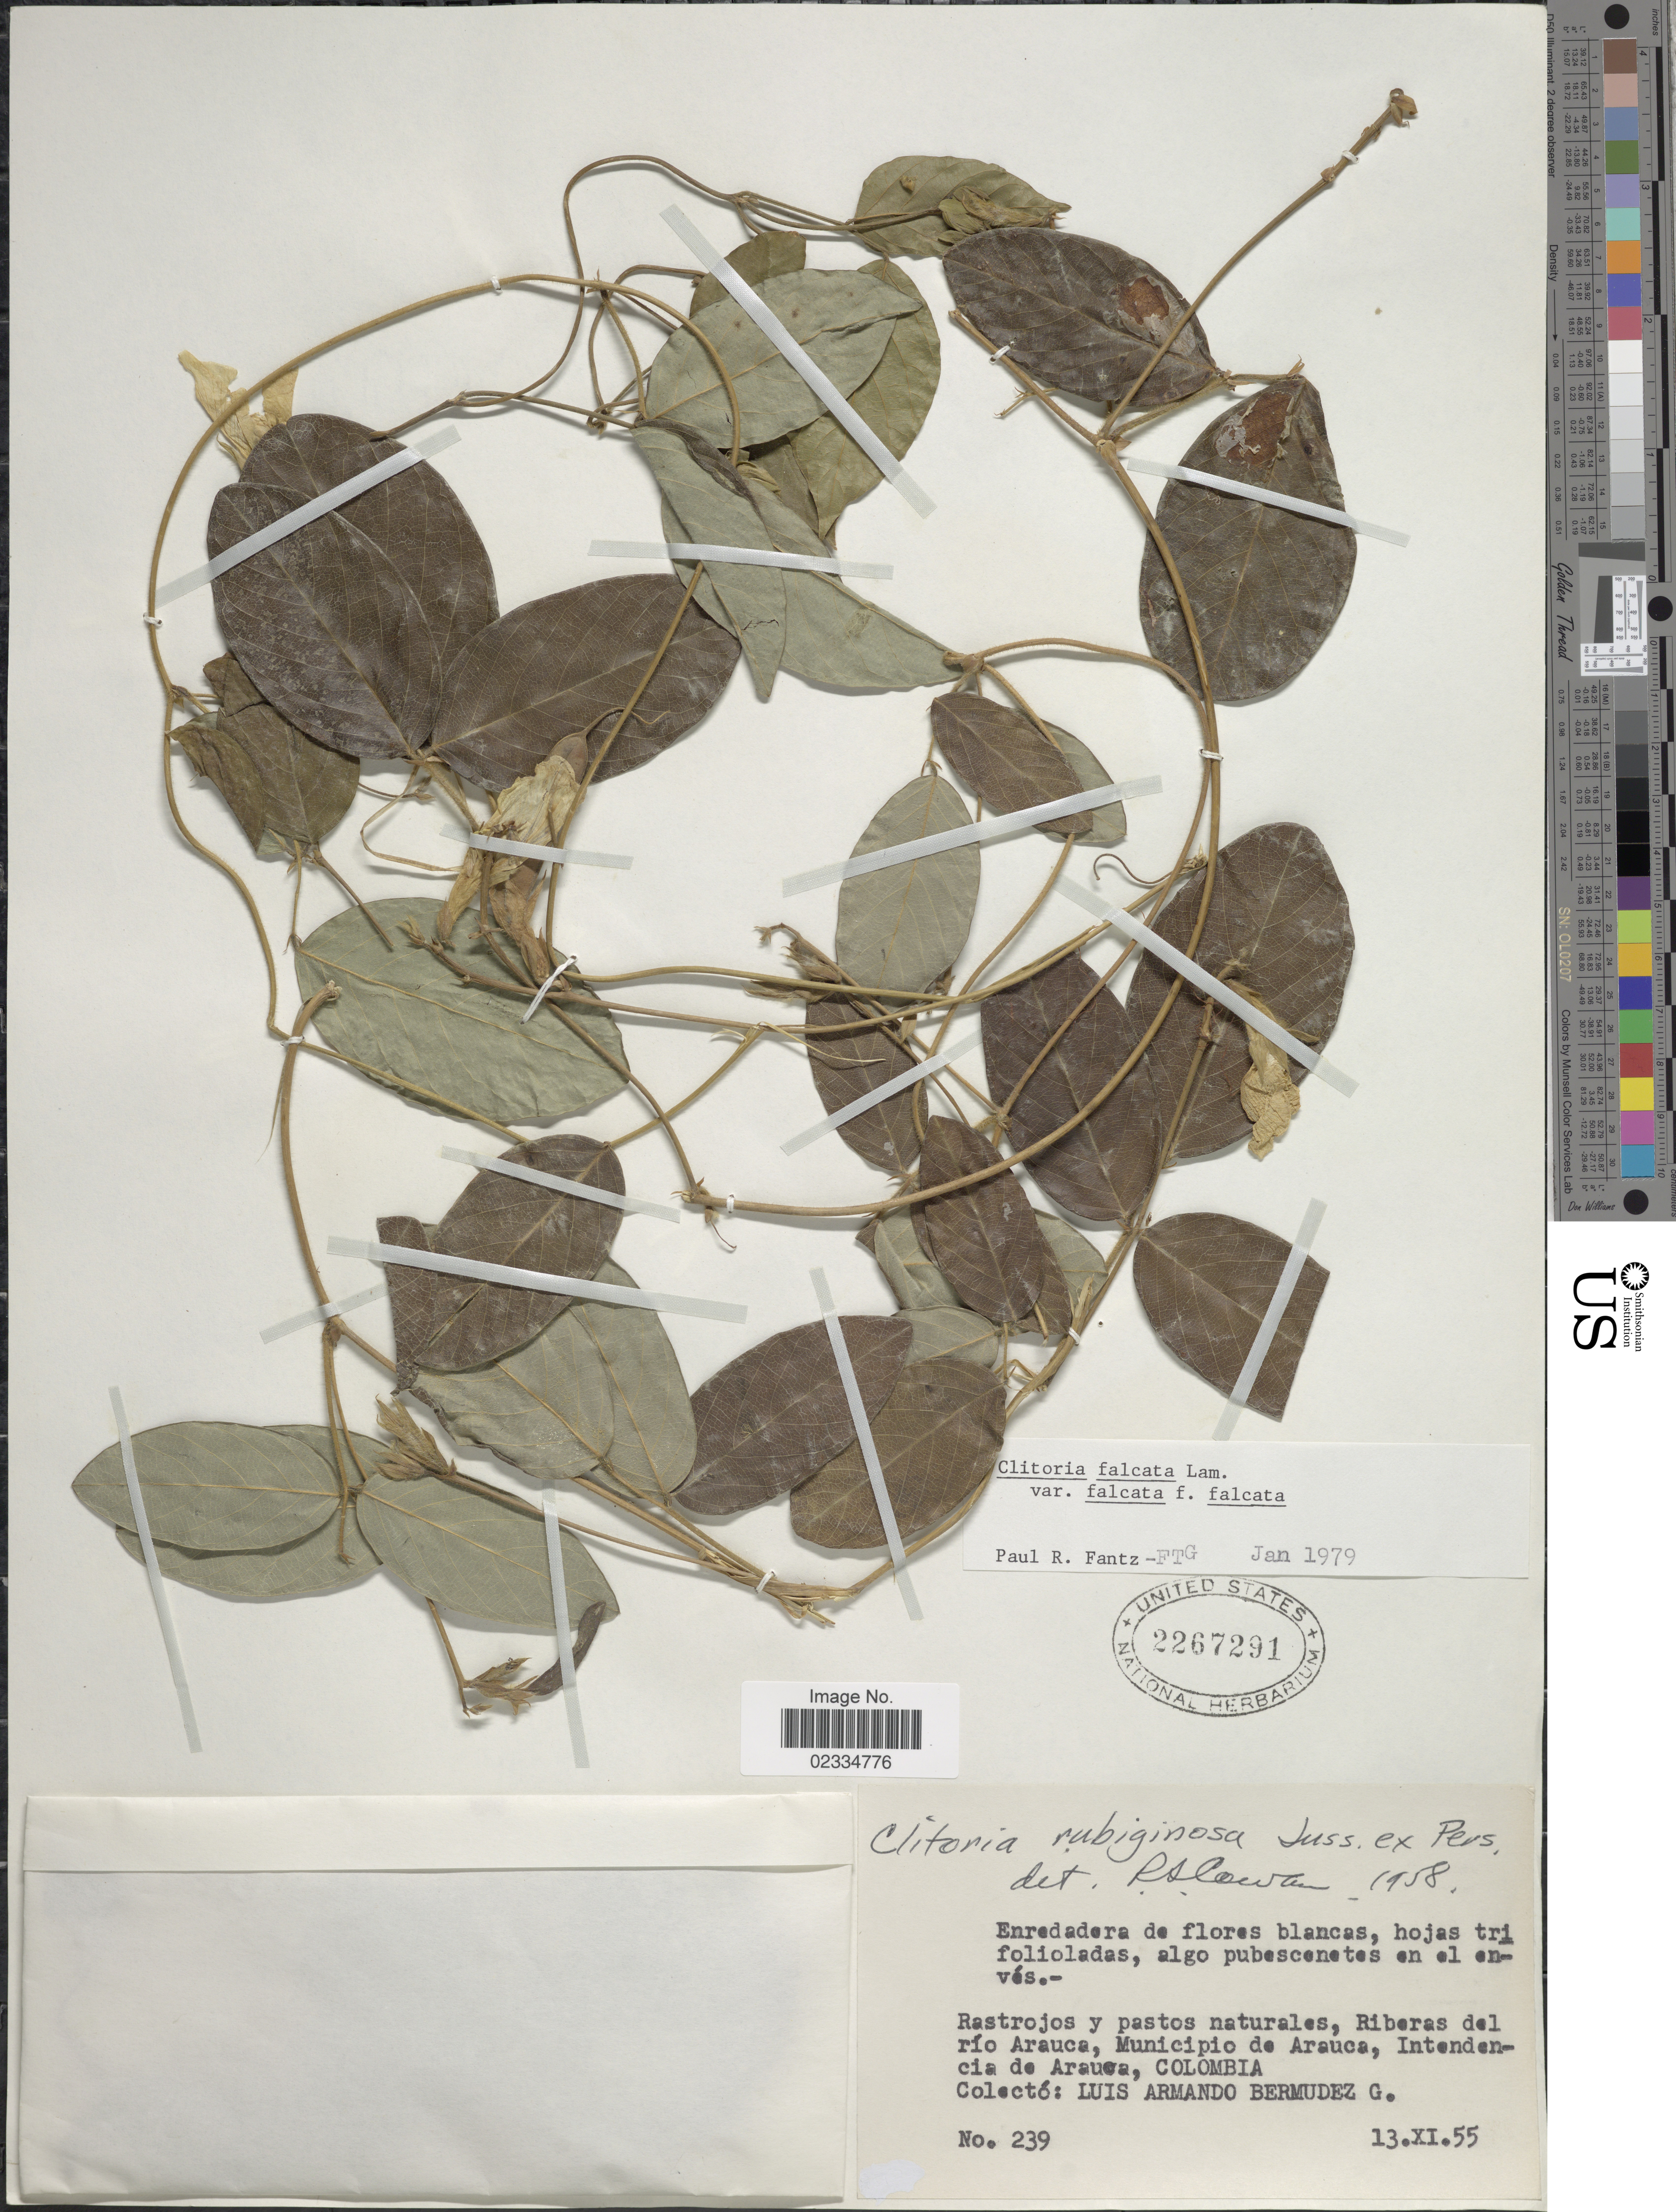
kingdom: Plantae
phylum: Tracheophyta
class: Magnoliopsida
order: Fabales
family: Fabaceae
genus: Clitoria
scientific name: Clitoria falcata var. falcata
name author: Lam.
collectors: L. Bermudez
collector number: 239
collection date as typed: Transcribed d/m/y: 13/11/55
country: Colombia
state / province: Arauca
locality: Riberas del Rio Arauca, Municipio de Arauca, Intendencia de Arauca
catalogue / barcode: US 2267291